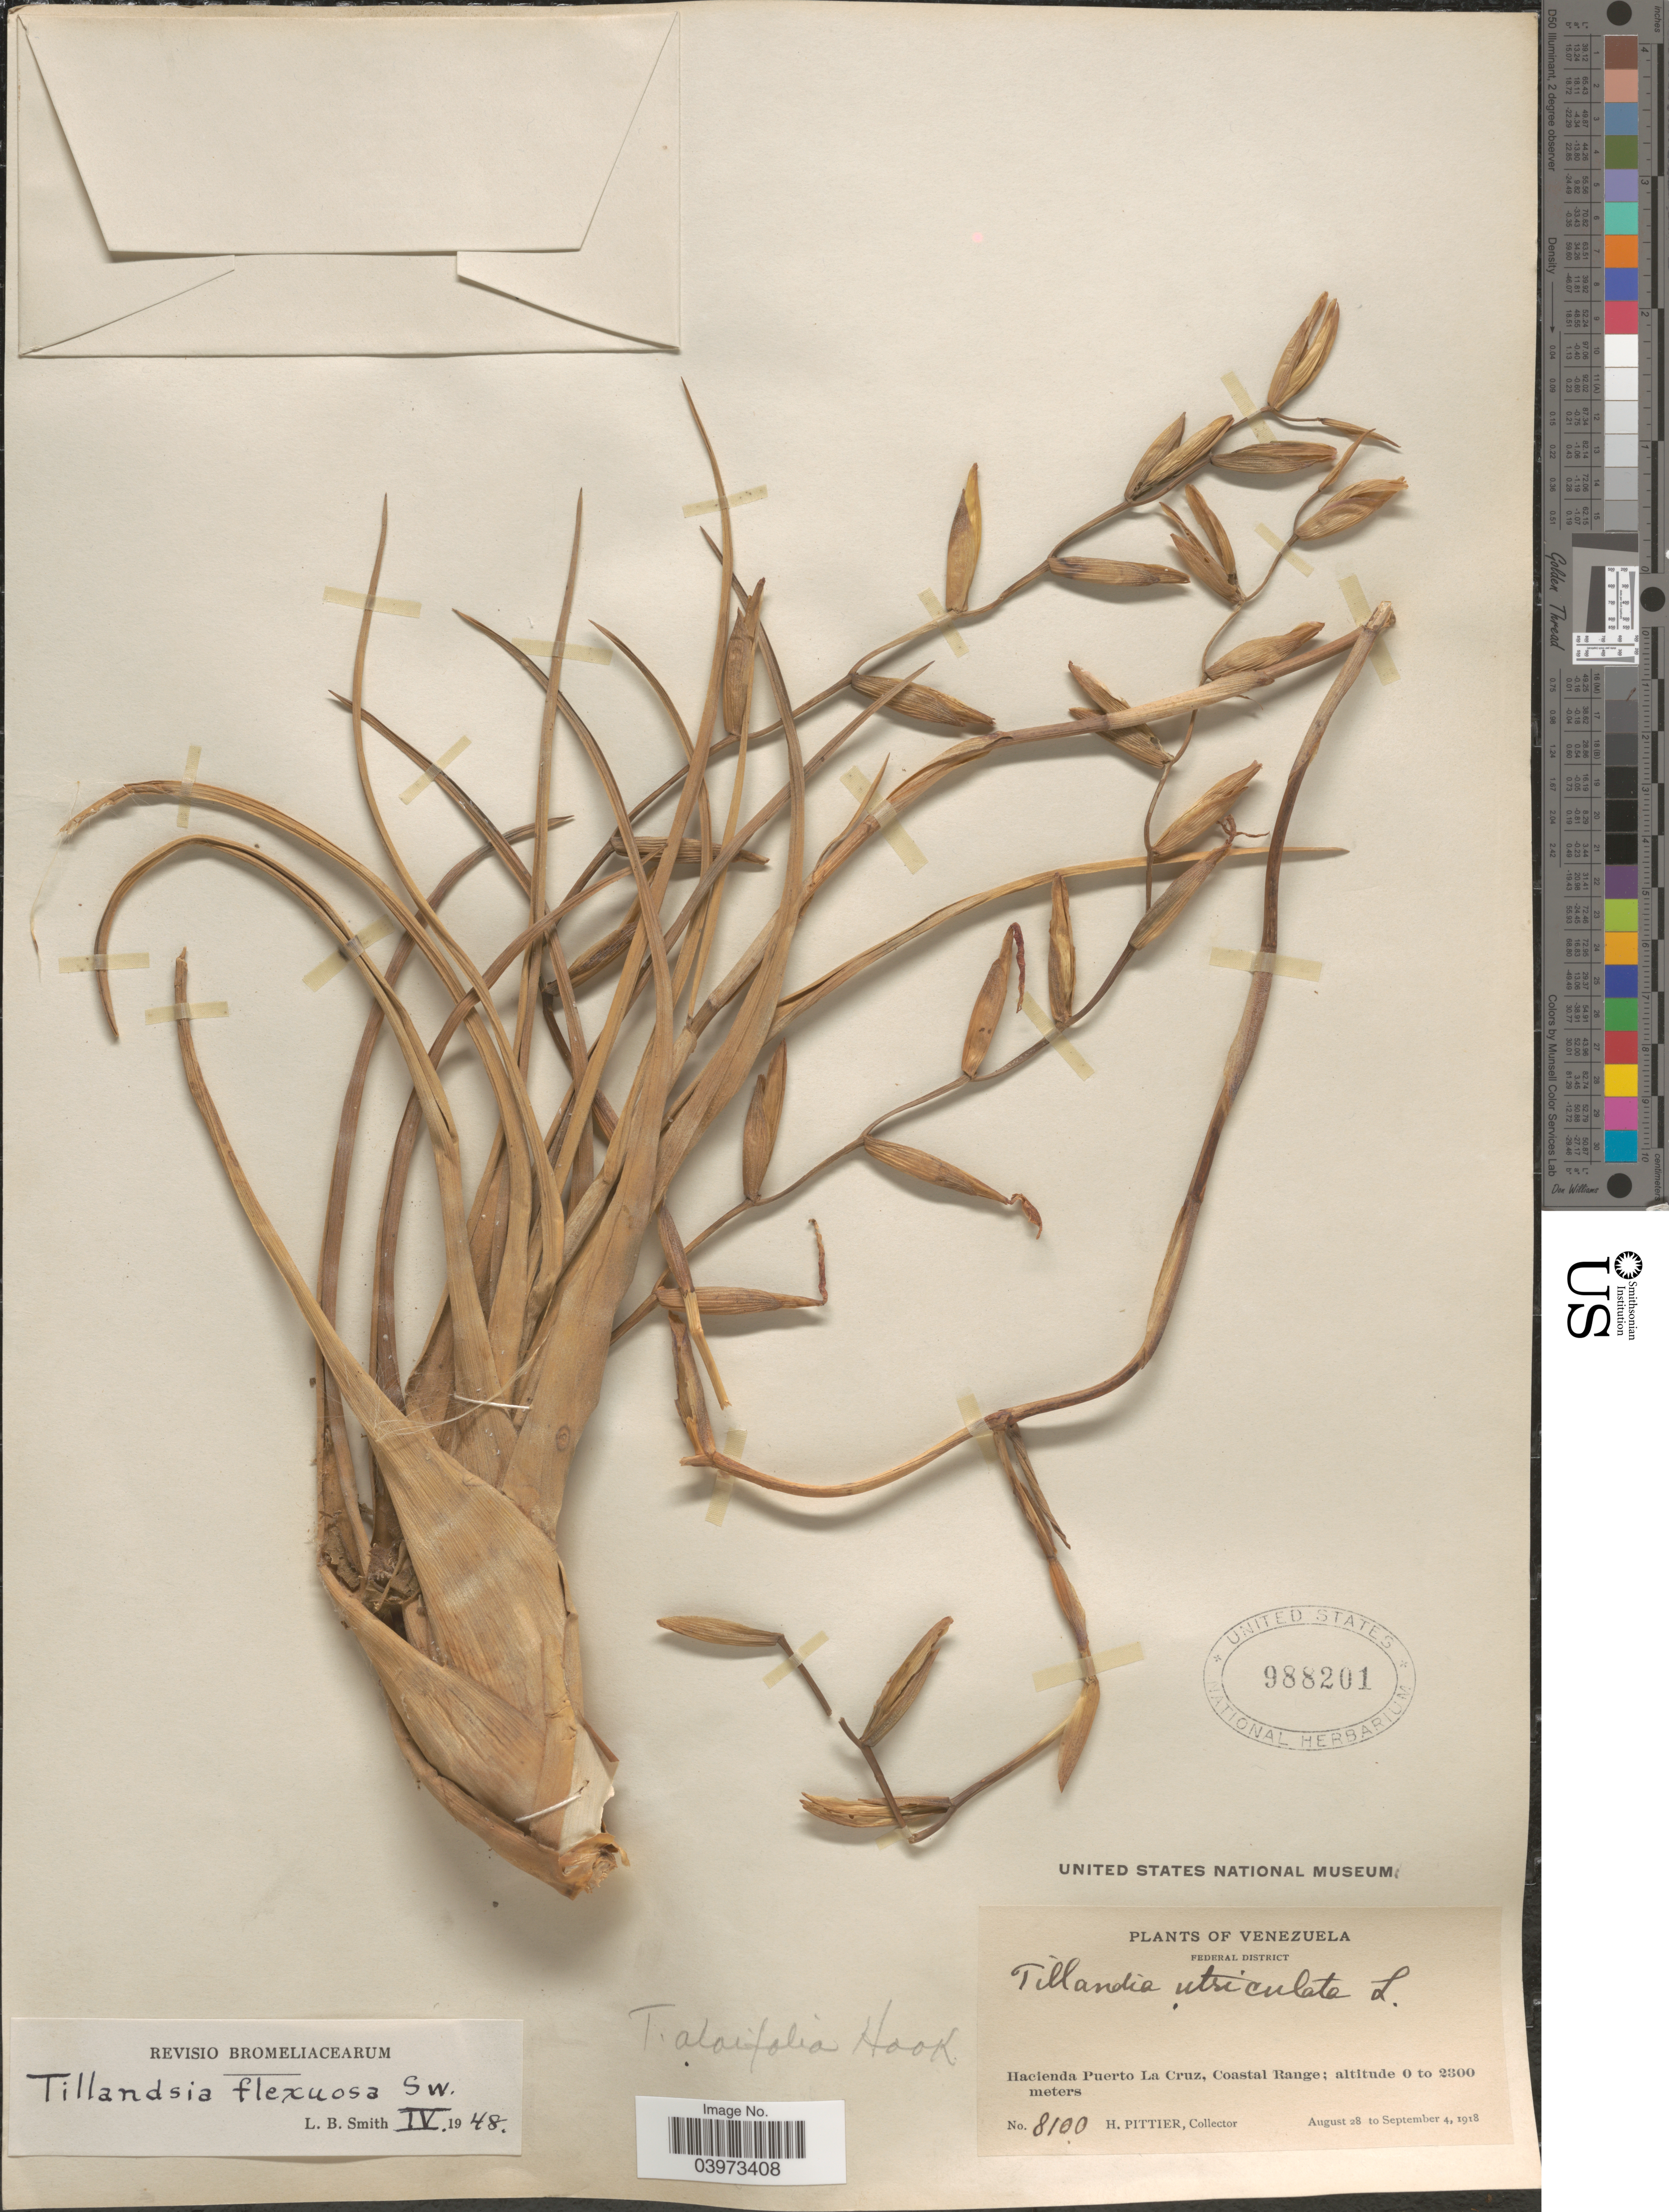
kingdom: Plantae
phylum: Tracheophyta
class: Liliopsida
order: Poales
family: Bromeliaceae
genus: Tillandsia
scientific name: Tillandsia flexuosa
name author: Sw.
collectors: H. F. Pittier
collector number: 8100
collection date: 1918-08-28/1918-09-04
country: Venezuela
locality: Federal District. Hacienda Puerto La Cruz, Coastal Range.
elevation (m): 0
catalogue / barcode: US 988201